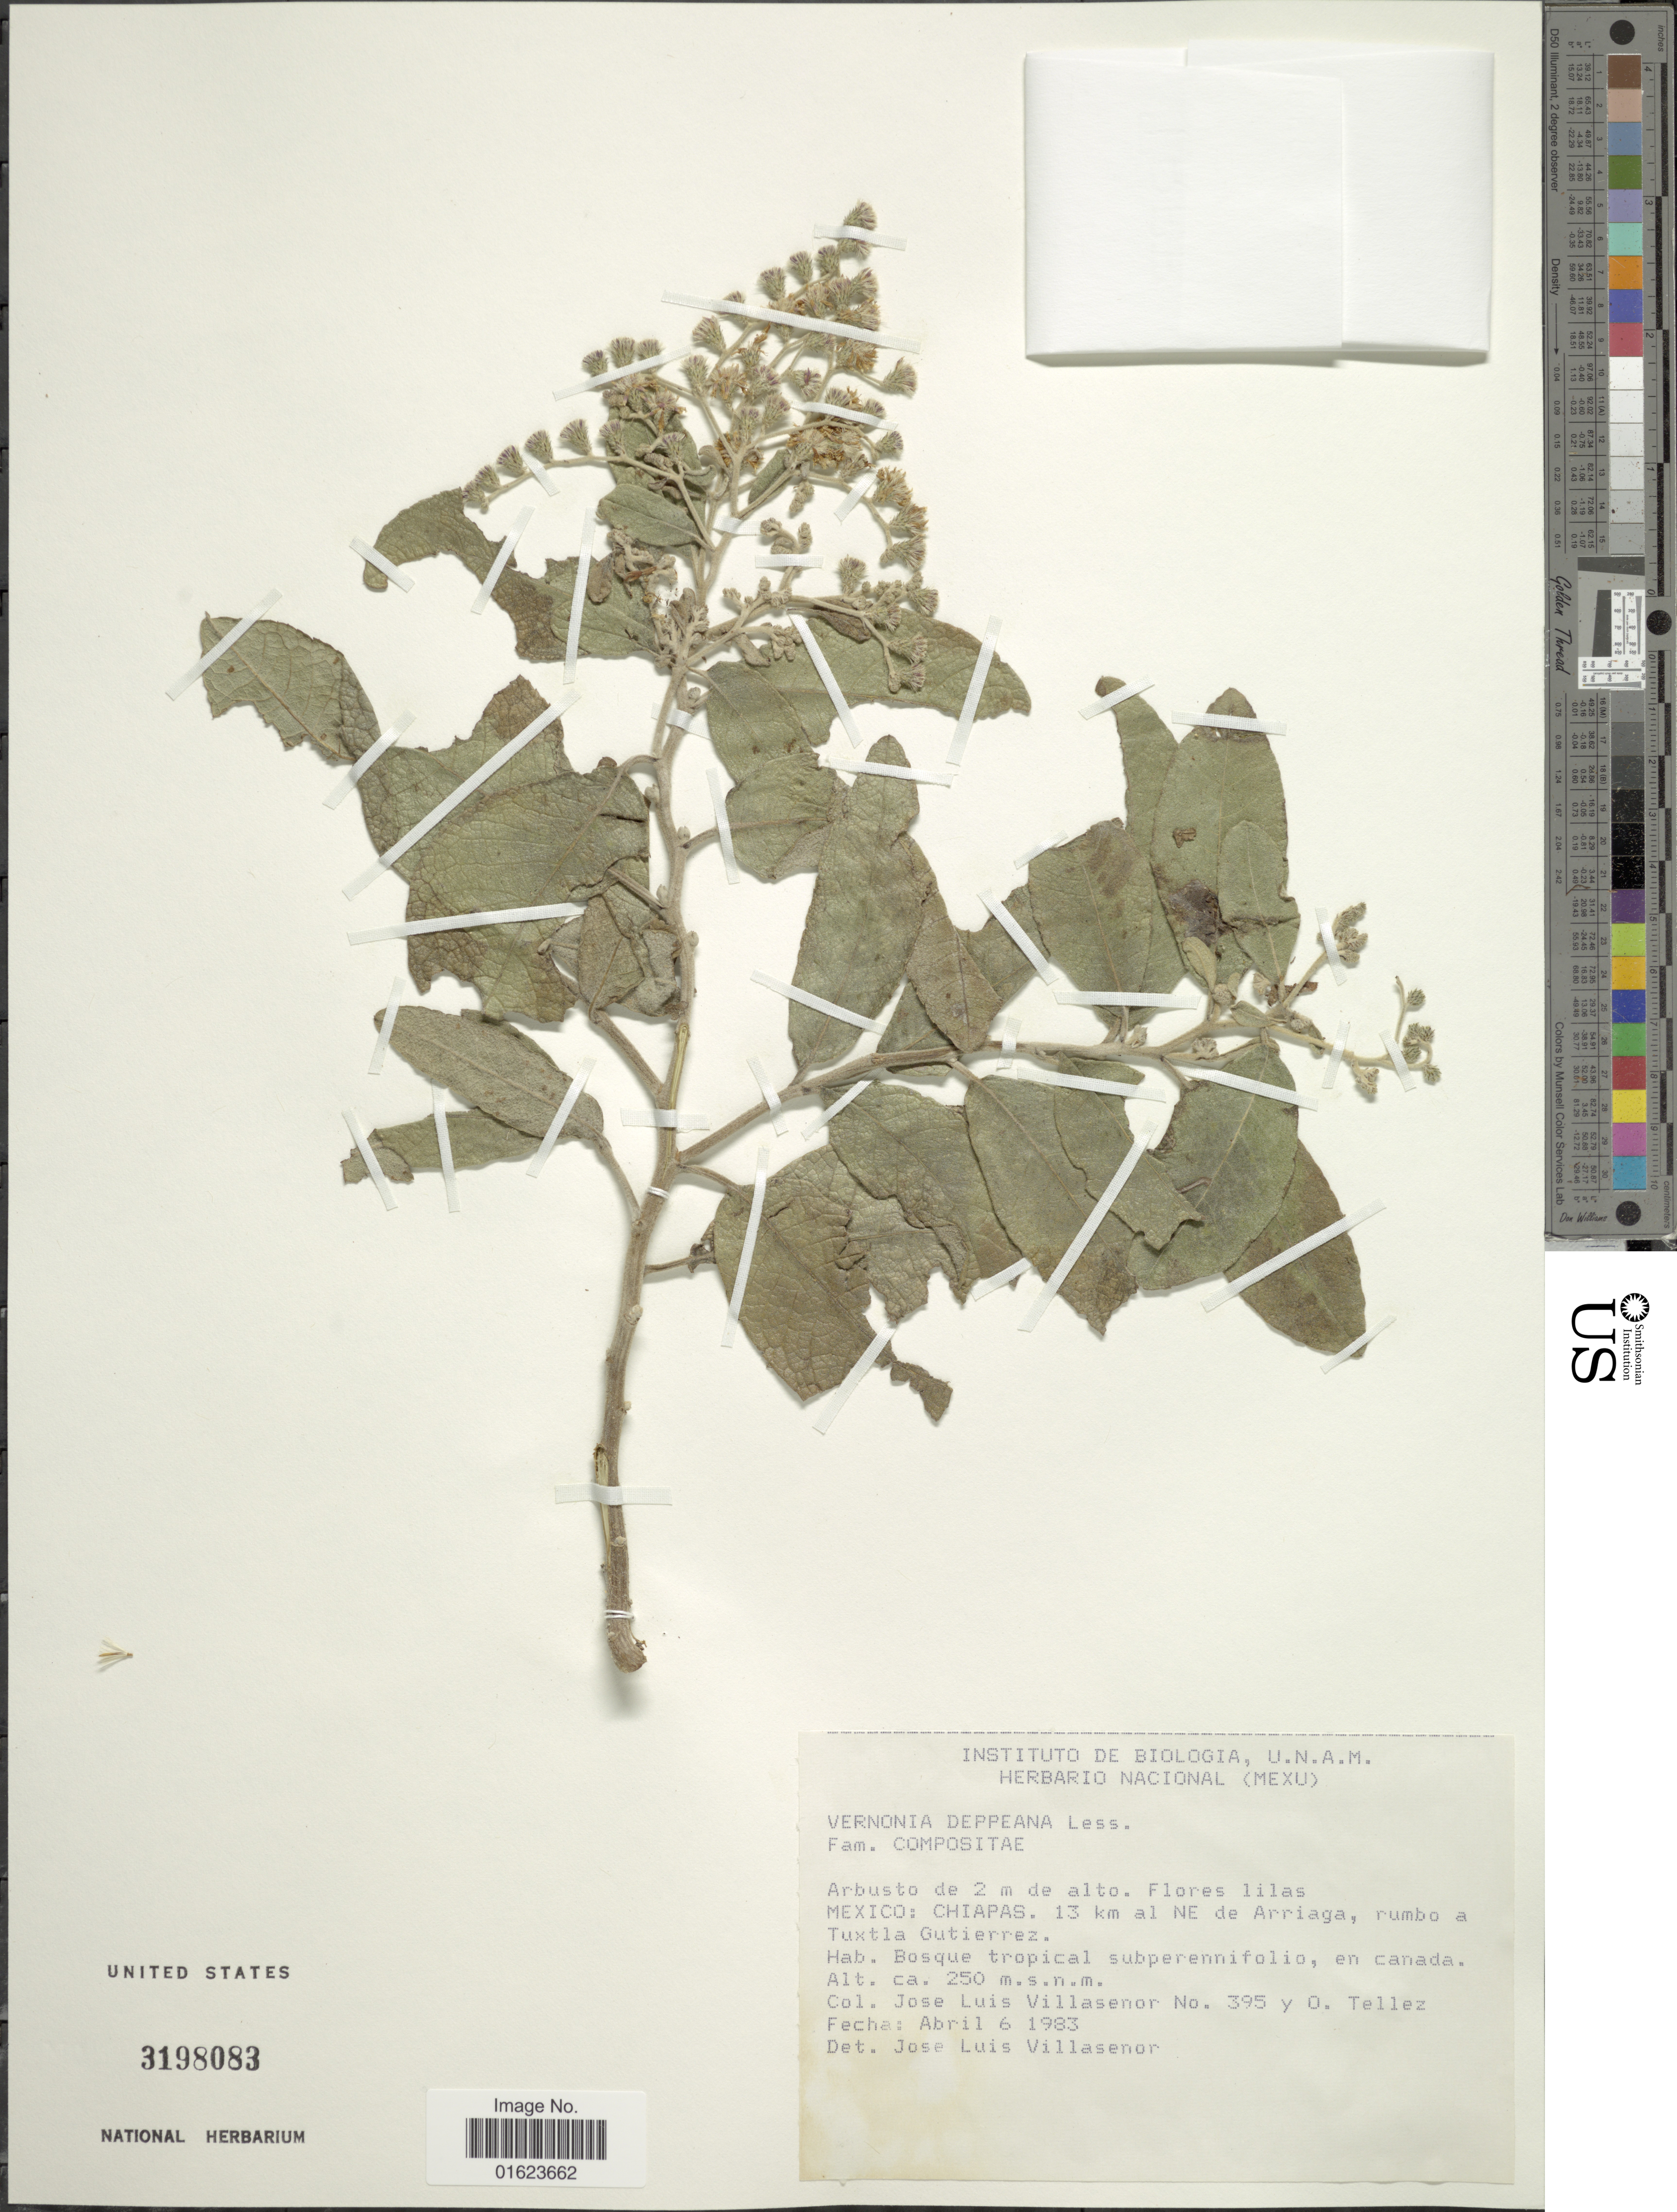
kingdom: Plantae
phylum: Tracheophyta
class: Magnoliopsida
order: Asterales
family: Asteraceae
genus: Vernonanthura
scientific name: Vernonanthura deppeana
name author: (Less.) H. Rob.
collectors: J. L. Villasenor & O. Tellez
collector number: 395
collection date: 1983-04-06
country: Mexico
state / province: Chiapas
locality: Mexico, Chiapas. 13 km al NE de Arriagam rumbo a Tuxtla Gutierrez.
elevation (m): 250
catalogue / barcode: US 3198083